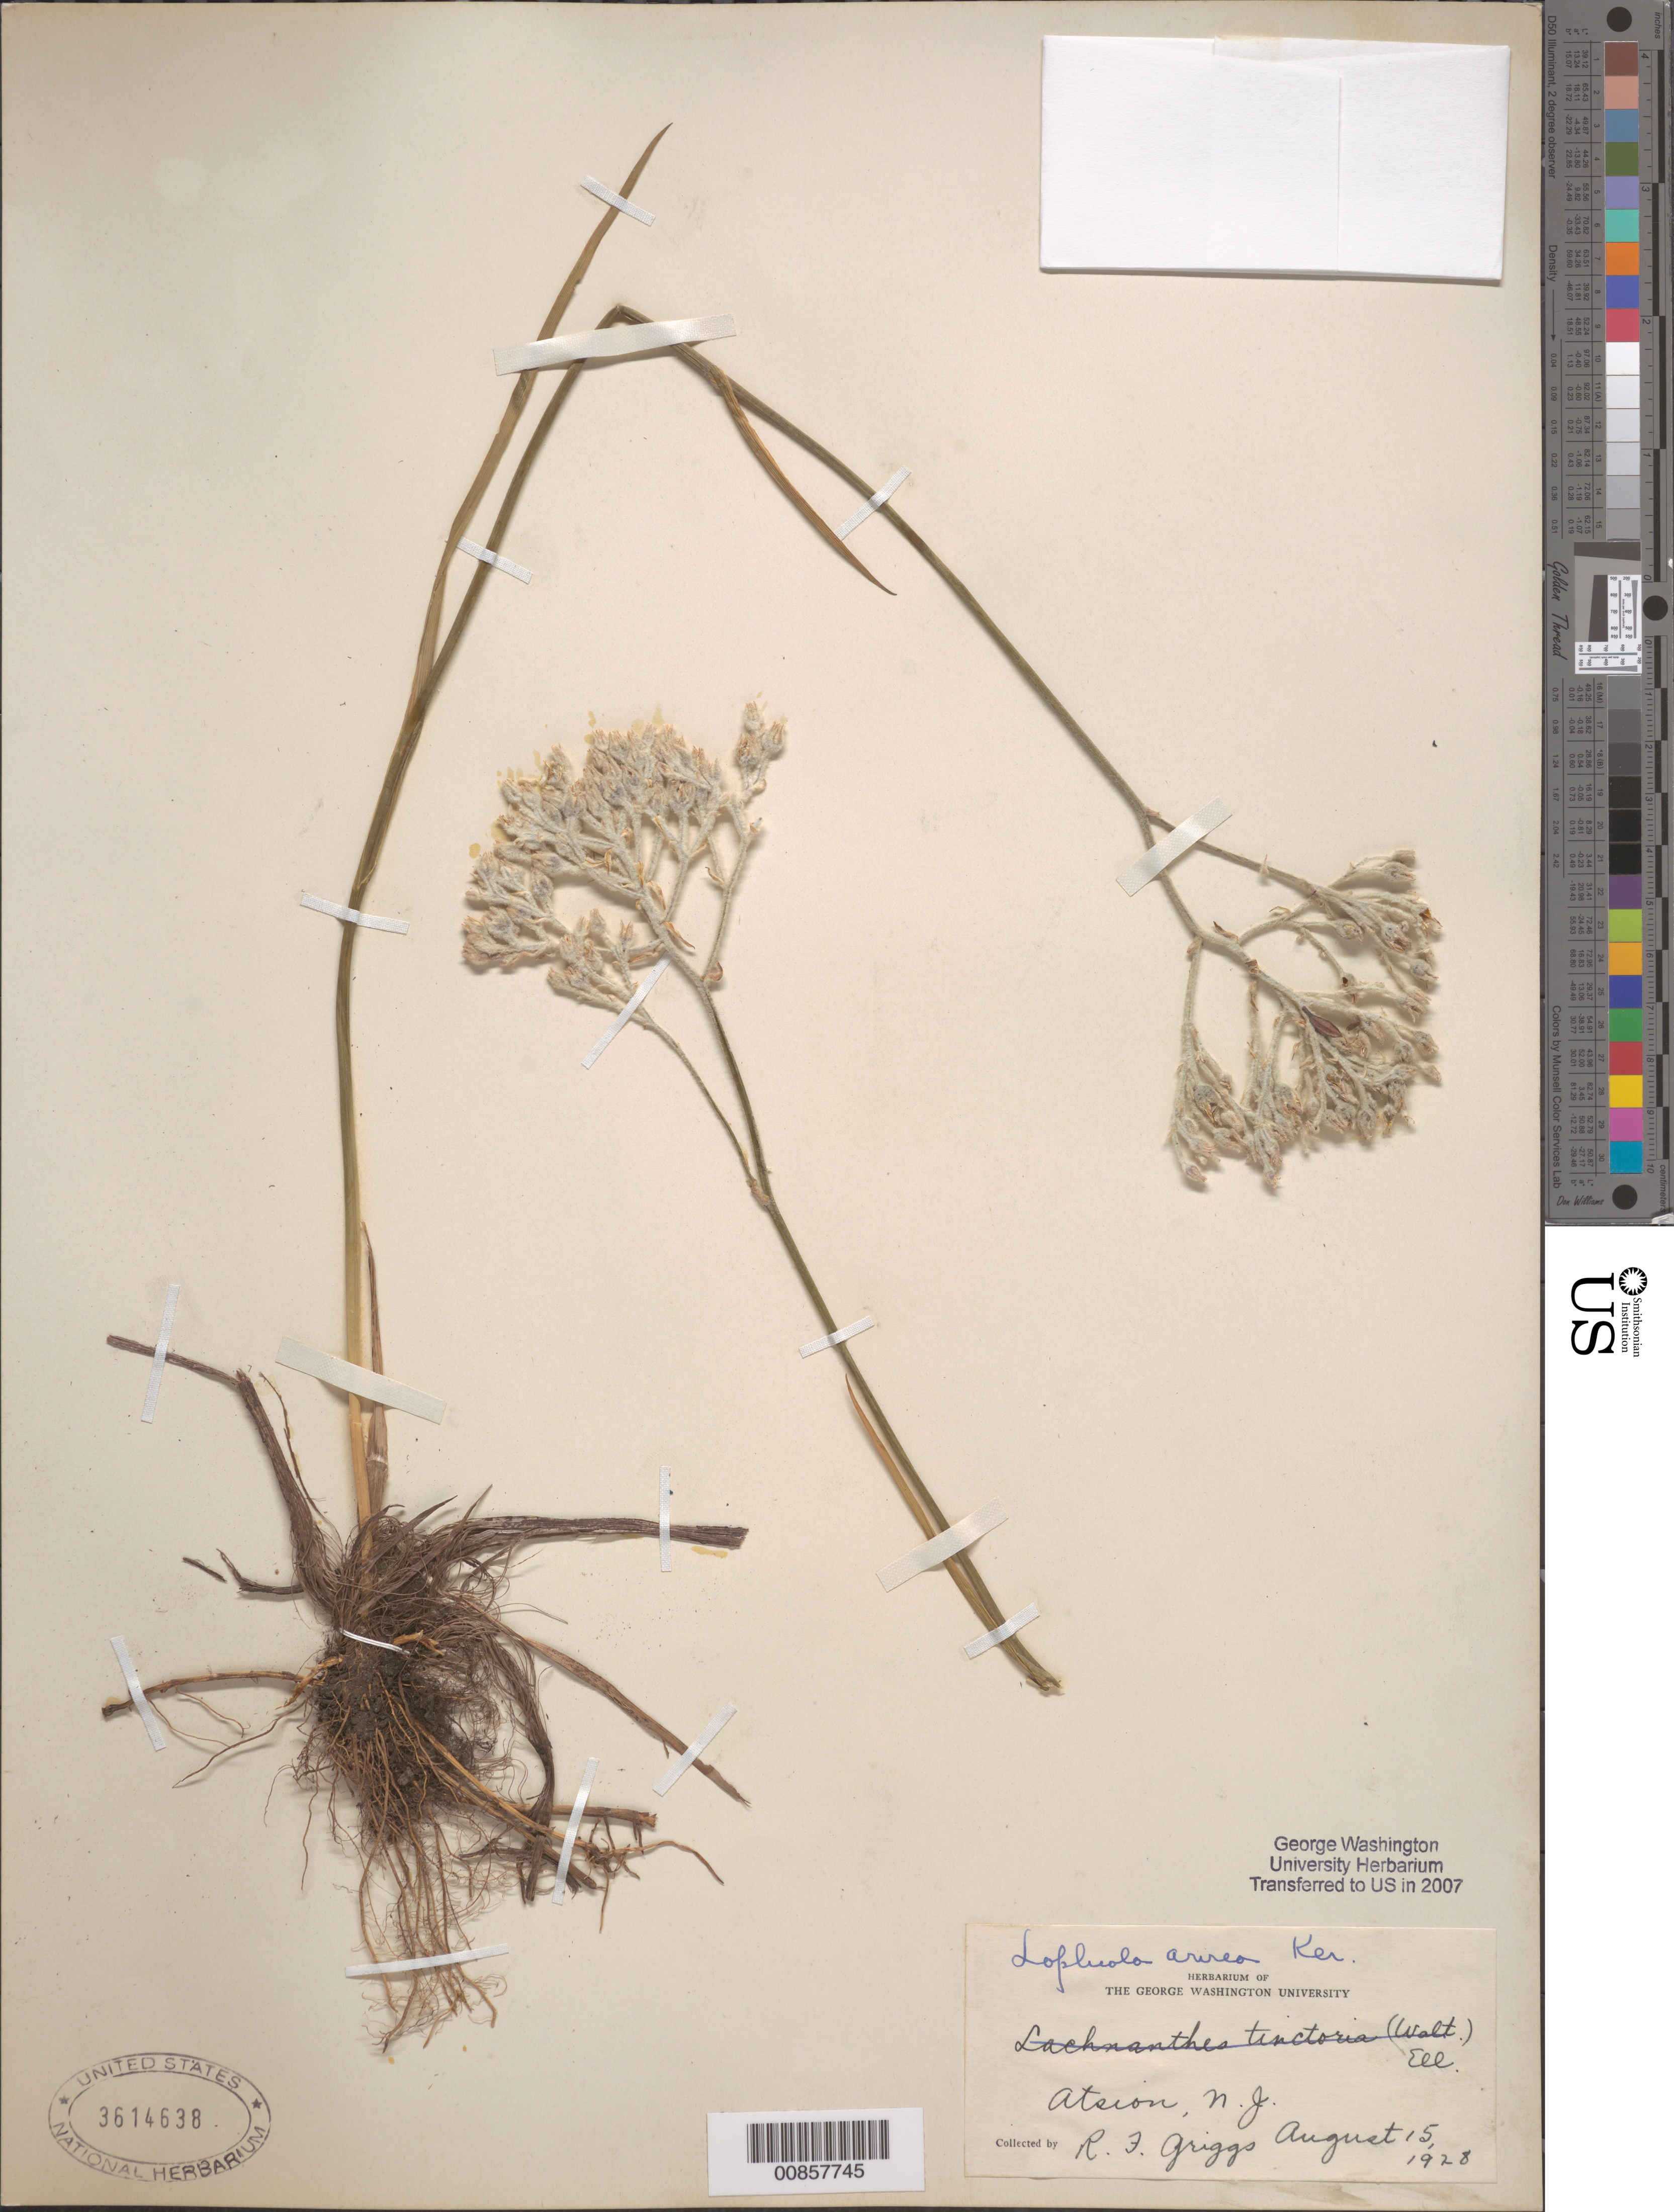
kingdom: Plantae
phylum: Tracheophyta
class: Liliopsida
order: Dioscoreales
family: Nartheciaceae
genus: Lophiola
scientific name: Lophiola aurea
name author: Ker Gawl.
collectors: R. F. Griggs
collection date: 1928-08-15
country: United States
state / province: New Jersey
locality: Atsion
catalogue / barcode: US 3614638